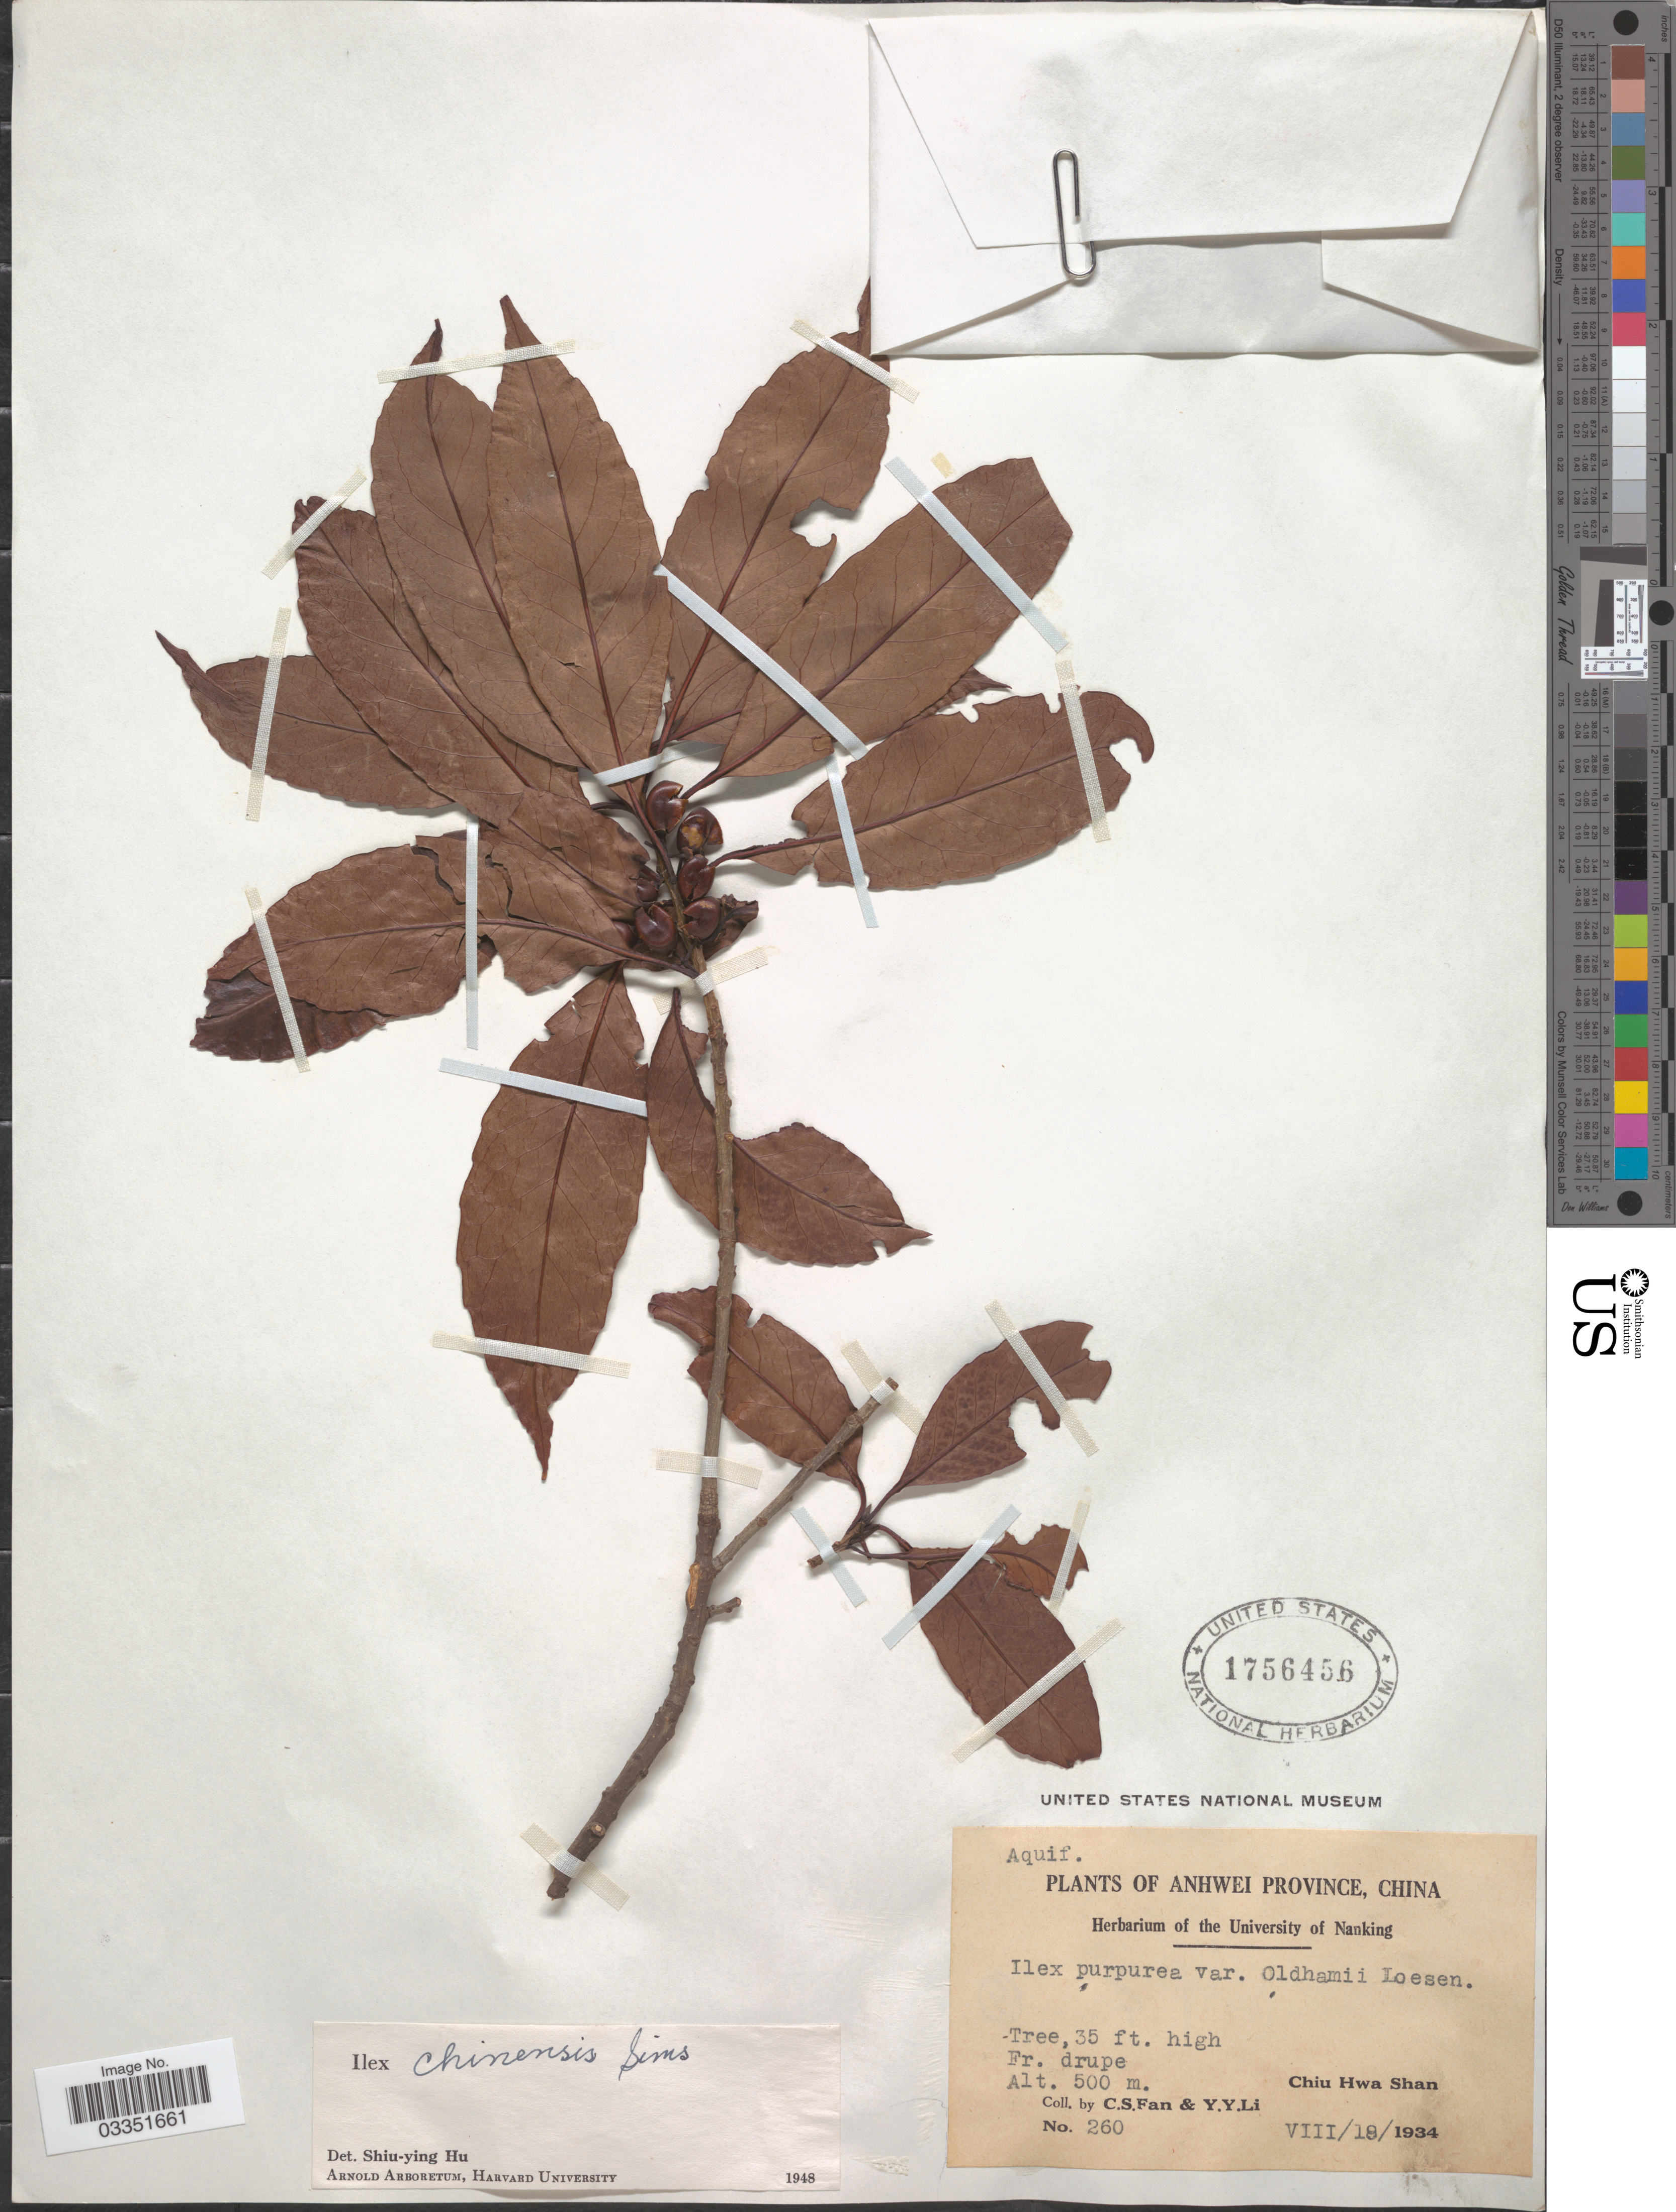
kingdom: Plantae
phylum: Tracheophyta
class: Magnoliopsida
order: Aquifoliales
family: Aquifoliaceae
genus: Ilex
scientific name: Ilex chinensis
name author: Sims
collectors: C. S. Fan & Y. Y. Li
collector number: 260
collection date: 1934-08-18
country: China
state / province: Anhui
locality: Anhwei Province. Chiu Hwa Shan.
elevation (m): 500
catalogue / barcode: US 1756456